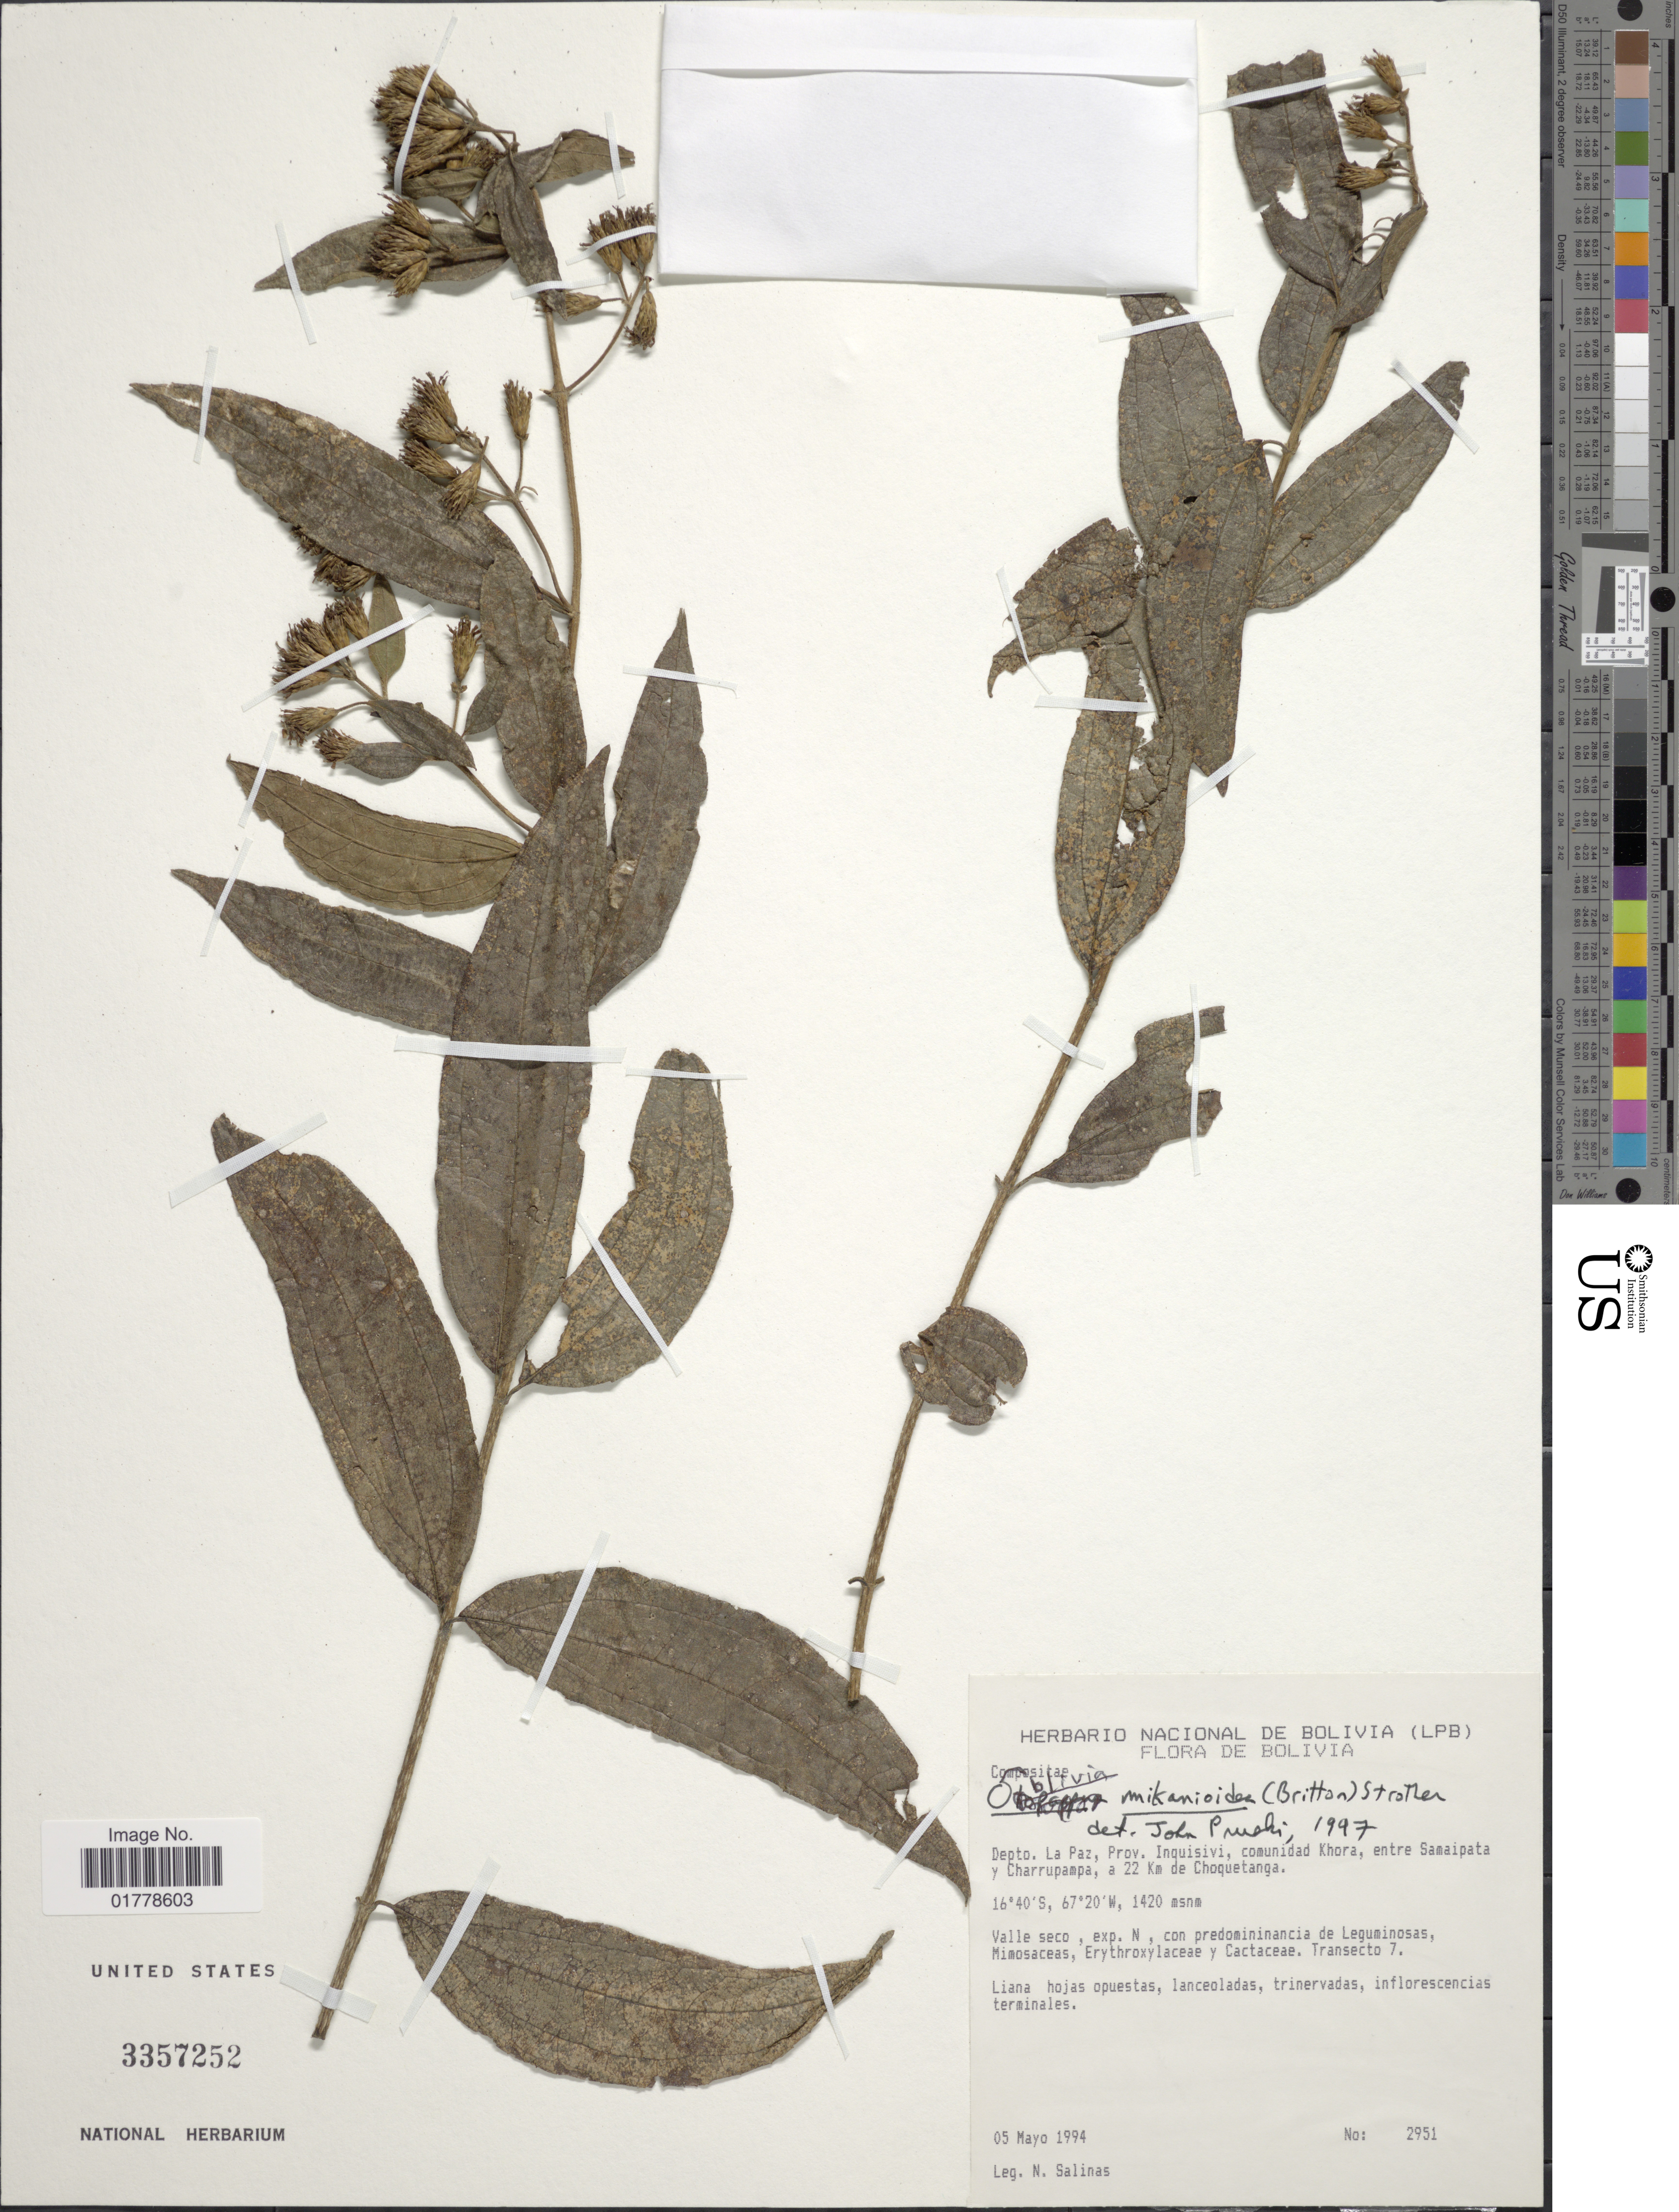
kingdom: Plantae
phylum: Tracheophyta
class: Magnoliopsida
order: Asterales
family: Asteraceae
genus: Oblivia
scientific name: Oblivia mikanioides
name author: (Britton) Strother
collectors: N. Salinas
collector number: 2951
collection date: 1994-05-05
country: Bolivia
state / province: La Paz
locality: Dpeto. La Paz, Prov. Inquisivi, comunidad Khora, entre Samaipata y Charrupampa, a 22 Km de Choquetanga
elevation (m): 1420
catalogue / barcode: US 3357252